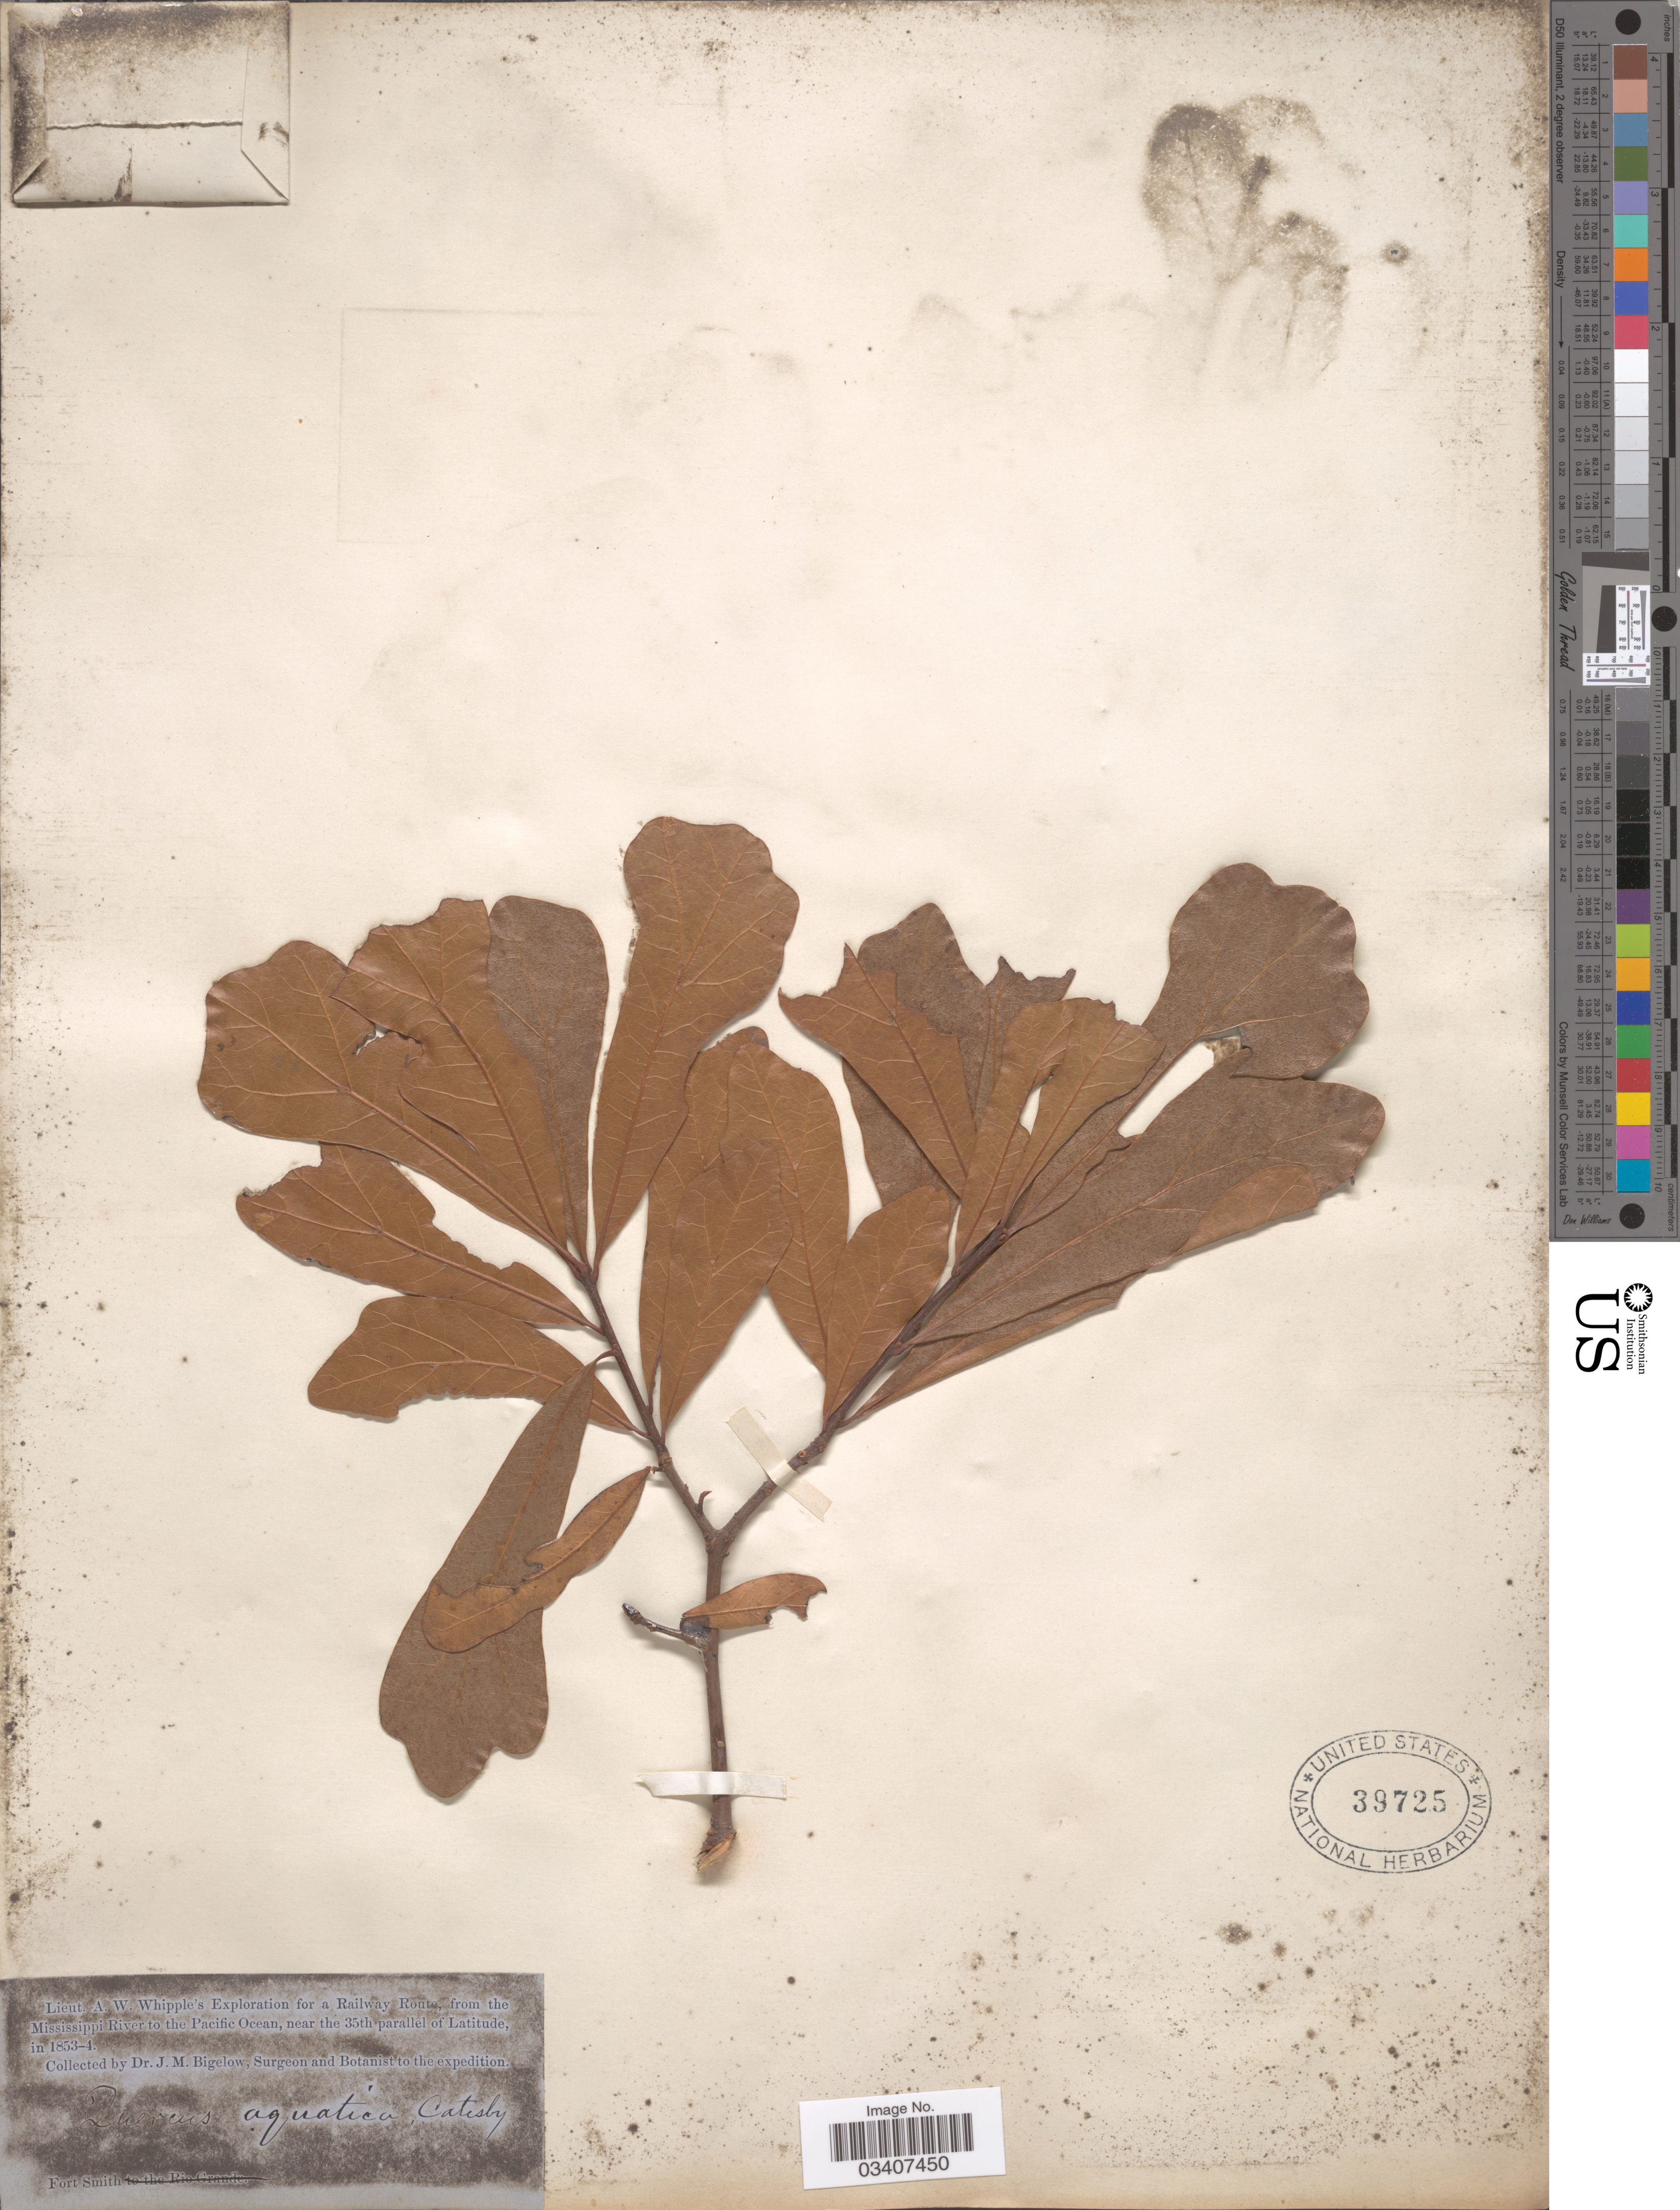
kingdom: Plantae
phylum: Tracheophyta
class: Magnoliopsida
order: Fagales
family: Fagaceae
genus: Quercus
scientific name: Quercus nigra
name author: L.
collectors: J. M. Bigelow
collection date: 1853/1854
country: United States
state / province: Arkansas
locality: Fort Smith.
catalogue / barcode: US 39725